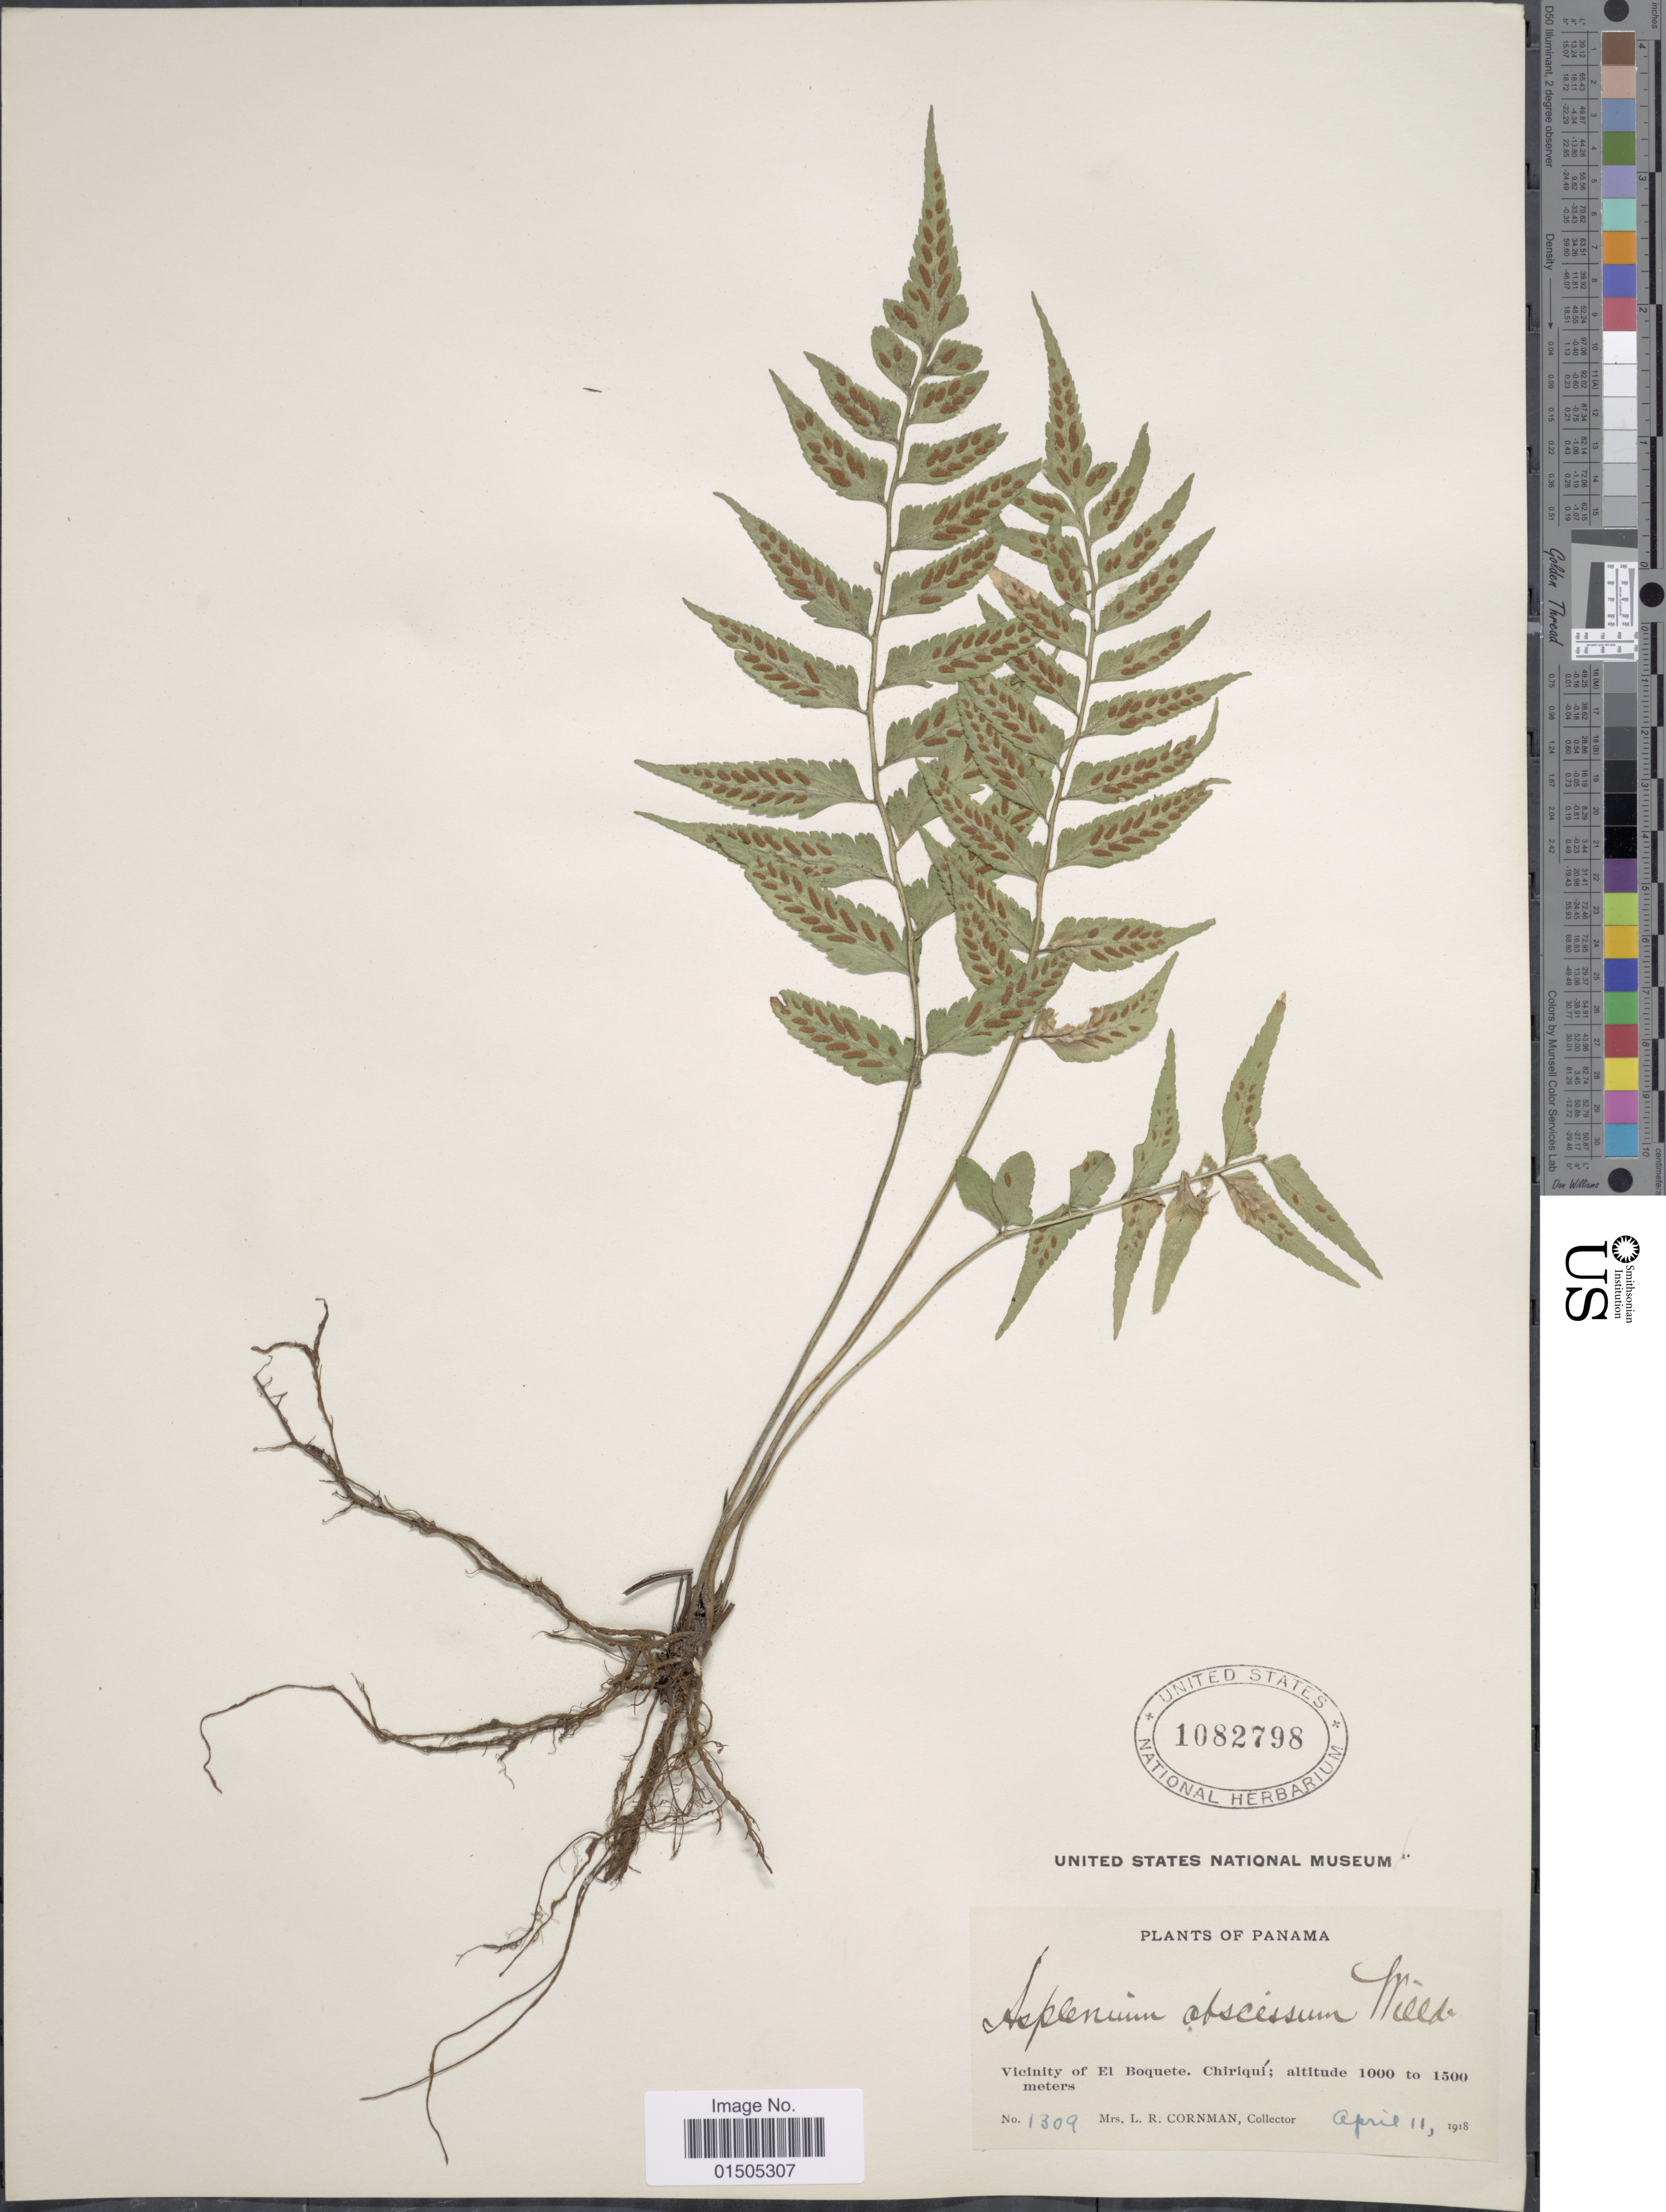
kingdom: Plantae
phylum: Tracheophyta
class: Polypodiopsida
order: Polypodiales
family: Aspleniaceae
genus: Asplenium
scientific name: Asplenium abscissum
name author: Willd.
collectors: L. Cornman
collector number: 1309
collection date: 1918-04-11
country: Panama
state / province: Chiriqui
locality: Panama. Vicinity of El Boquete.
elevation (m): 1000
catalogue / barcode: US 1082798